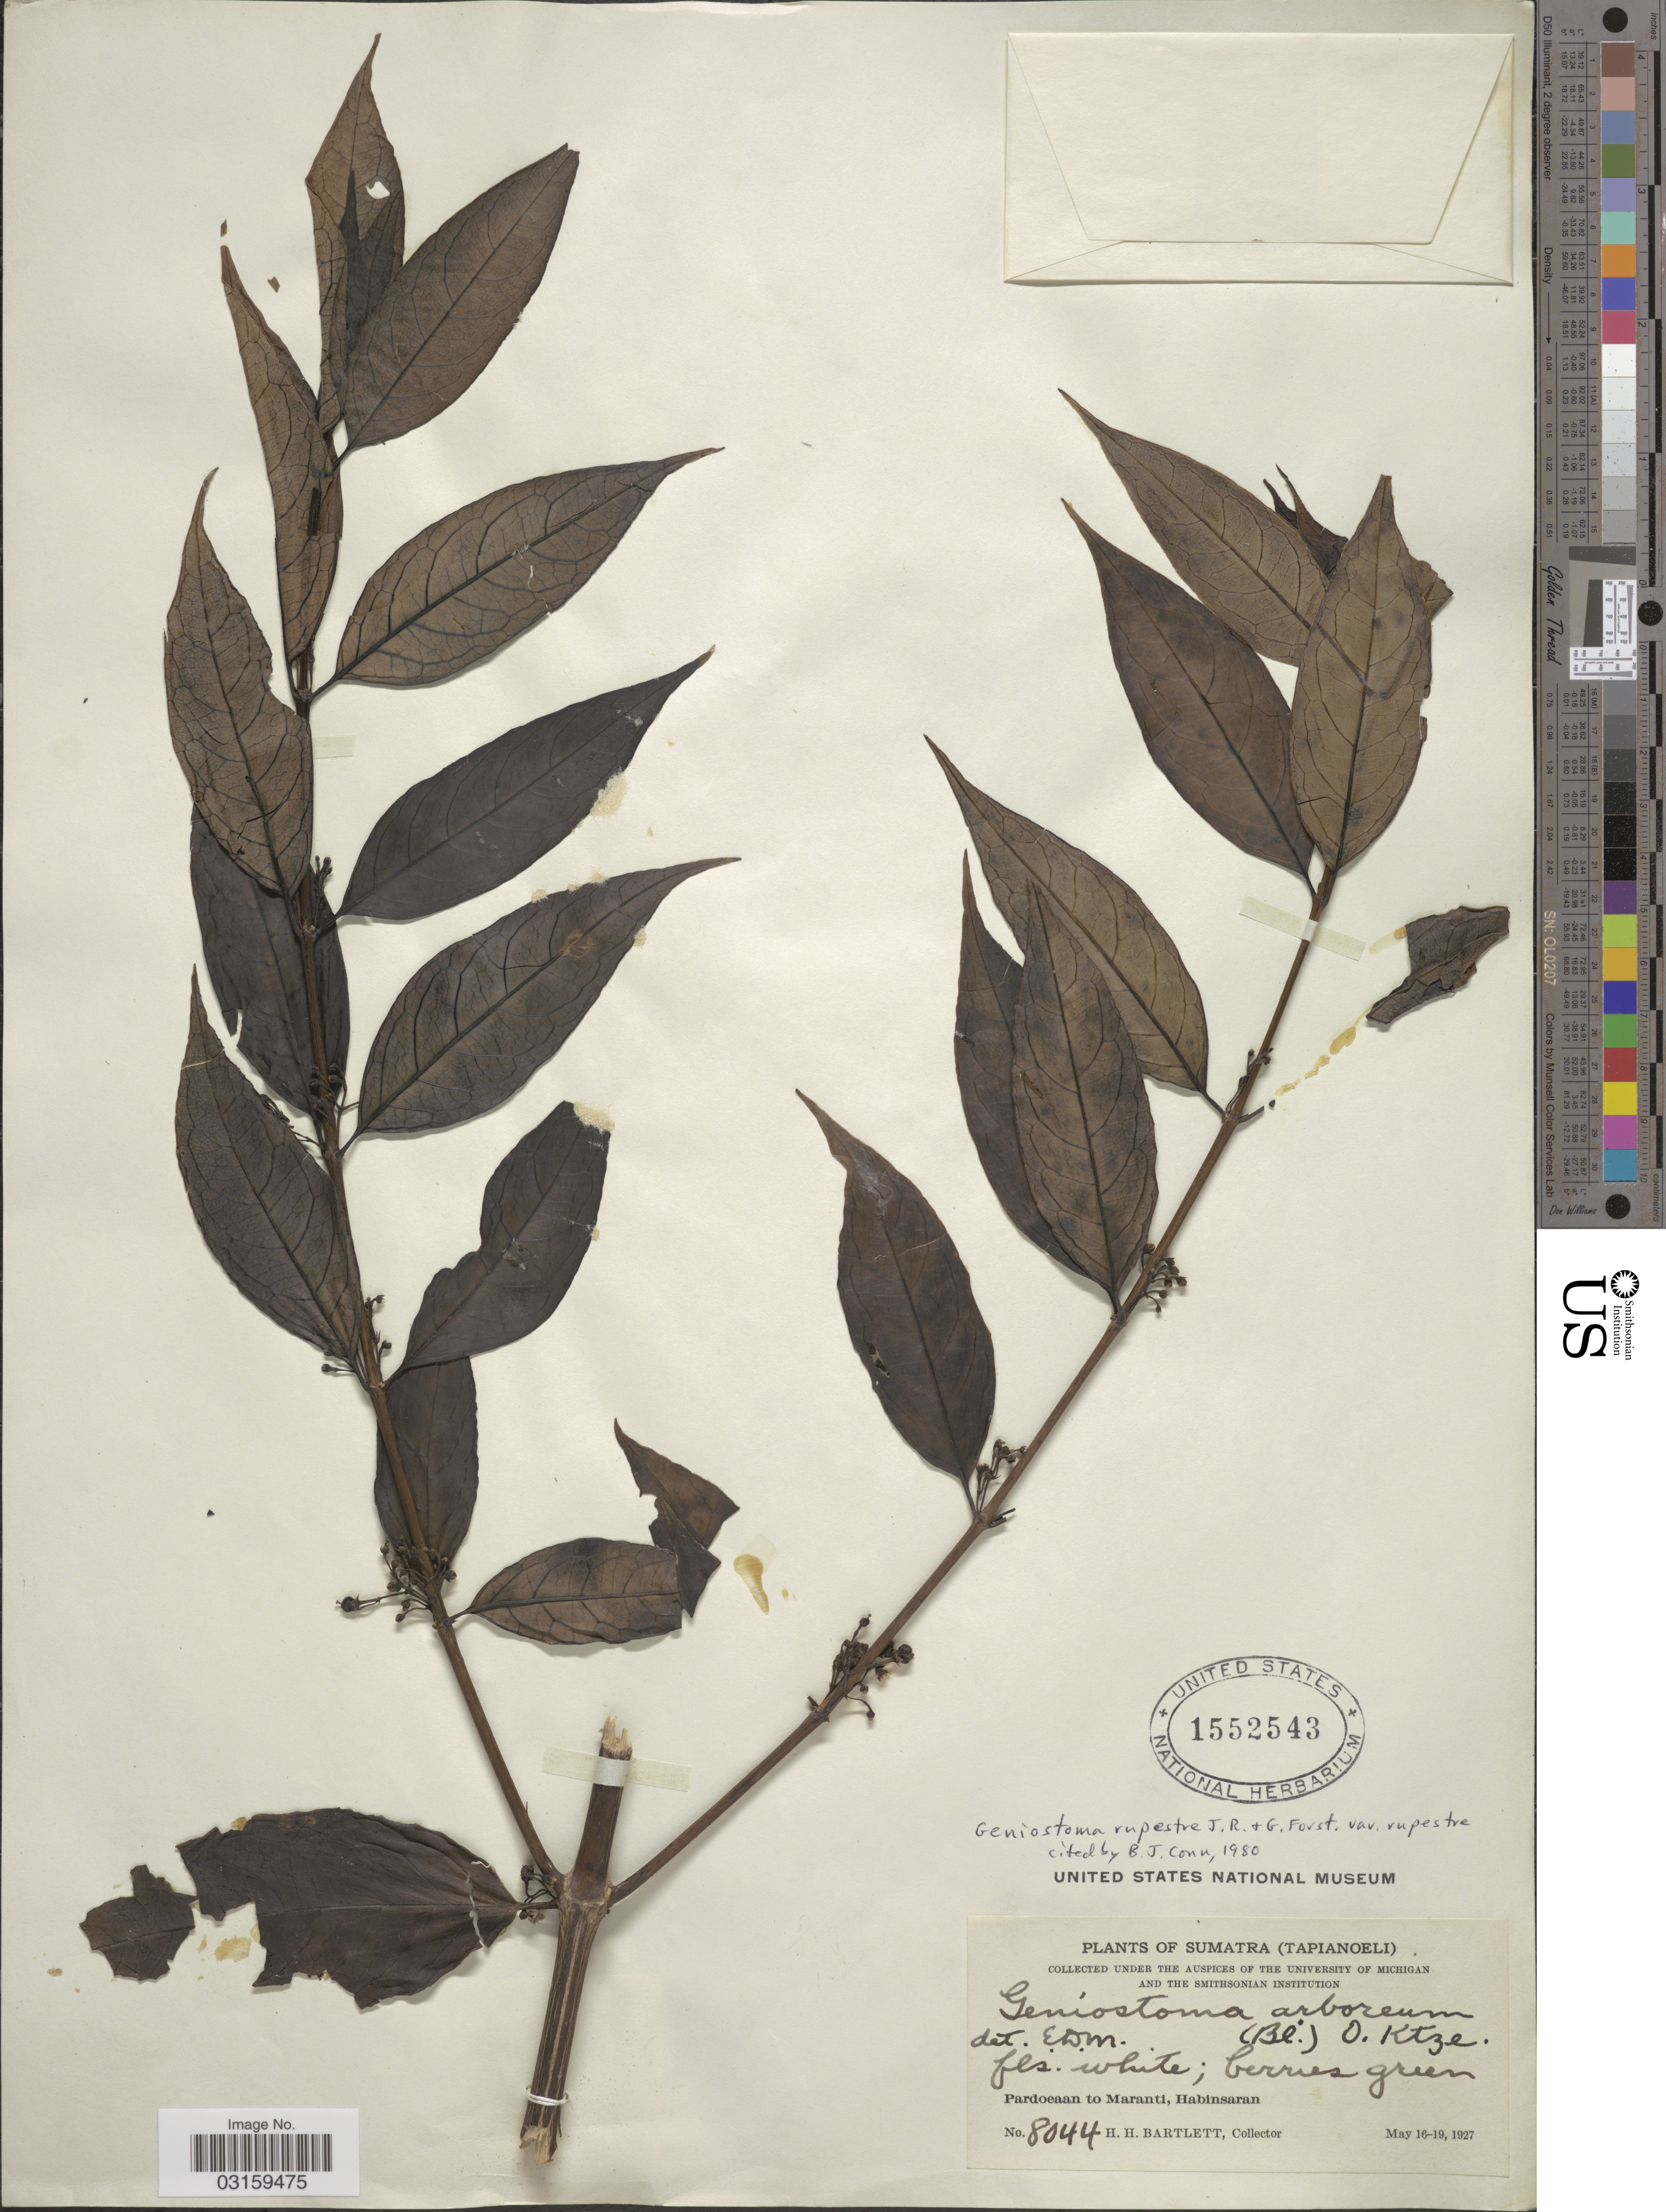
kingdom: Plantae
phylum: Tracheophyta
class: Magnoliopsida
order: Gentianales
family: Loganiaceae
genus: Geniostoma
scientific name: Geniostoma rupestre var. rupestre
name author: J.R. Forst. & G. Forst.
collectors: H. H. Bartlett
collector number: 8044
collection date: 1927-05-16/1927-05-19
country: Indonesia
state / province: Sumatra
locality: Sumatra (Tapianoeli). Pardoeaan to Maranti, Habinsaran.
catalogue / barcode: US 1552543